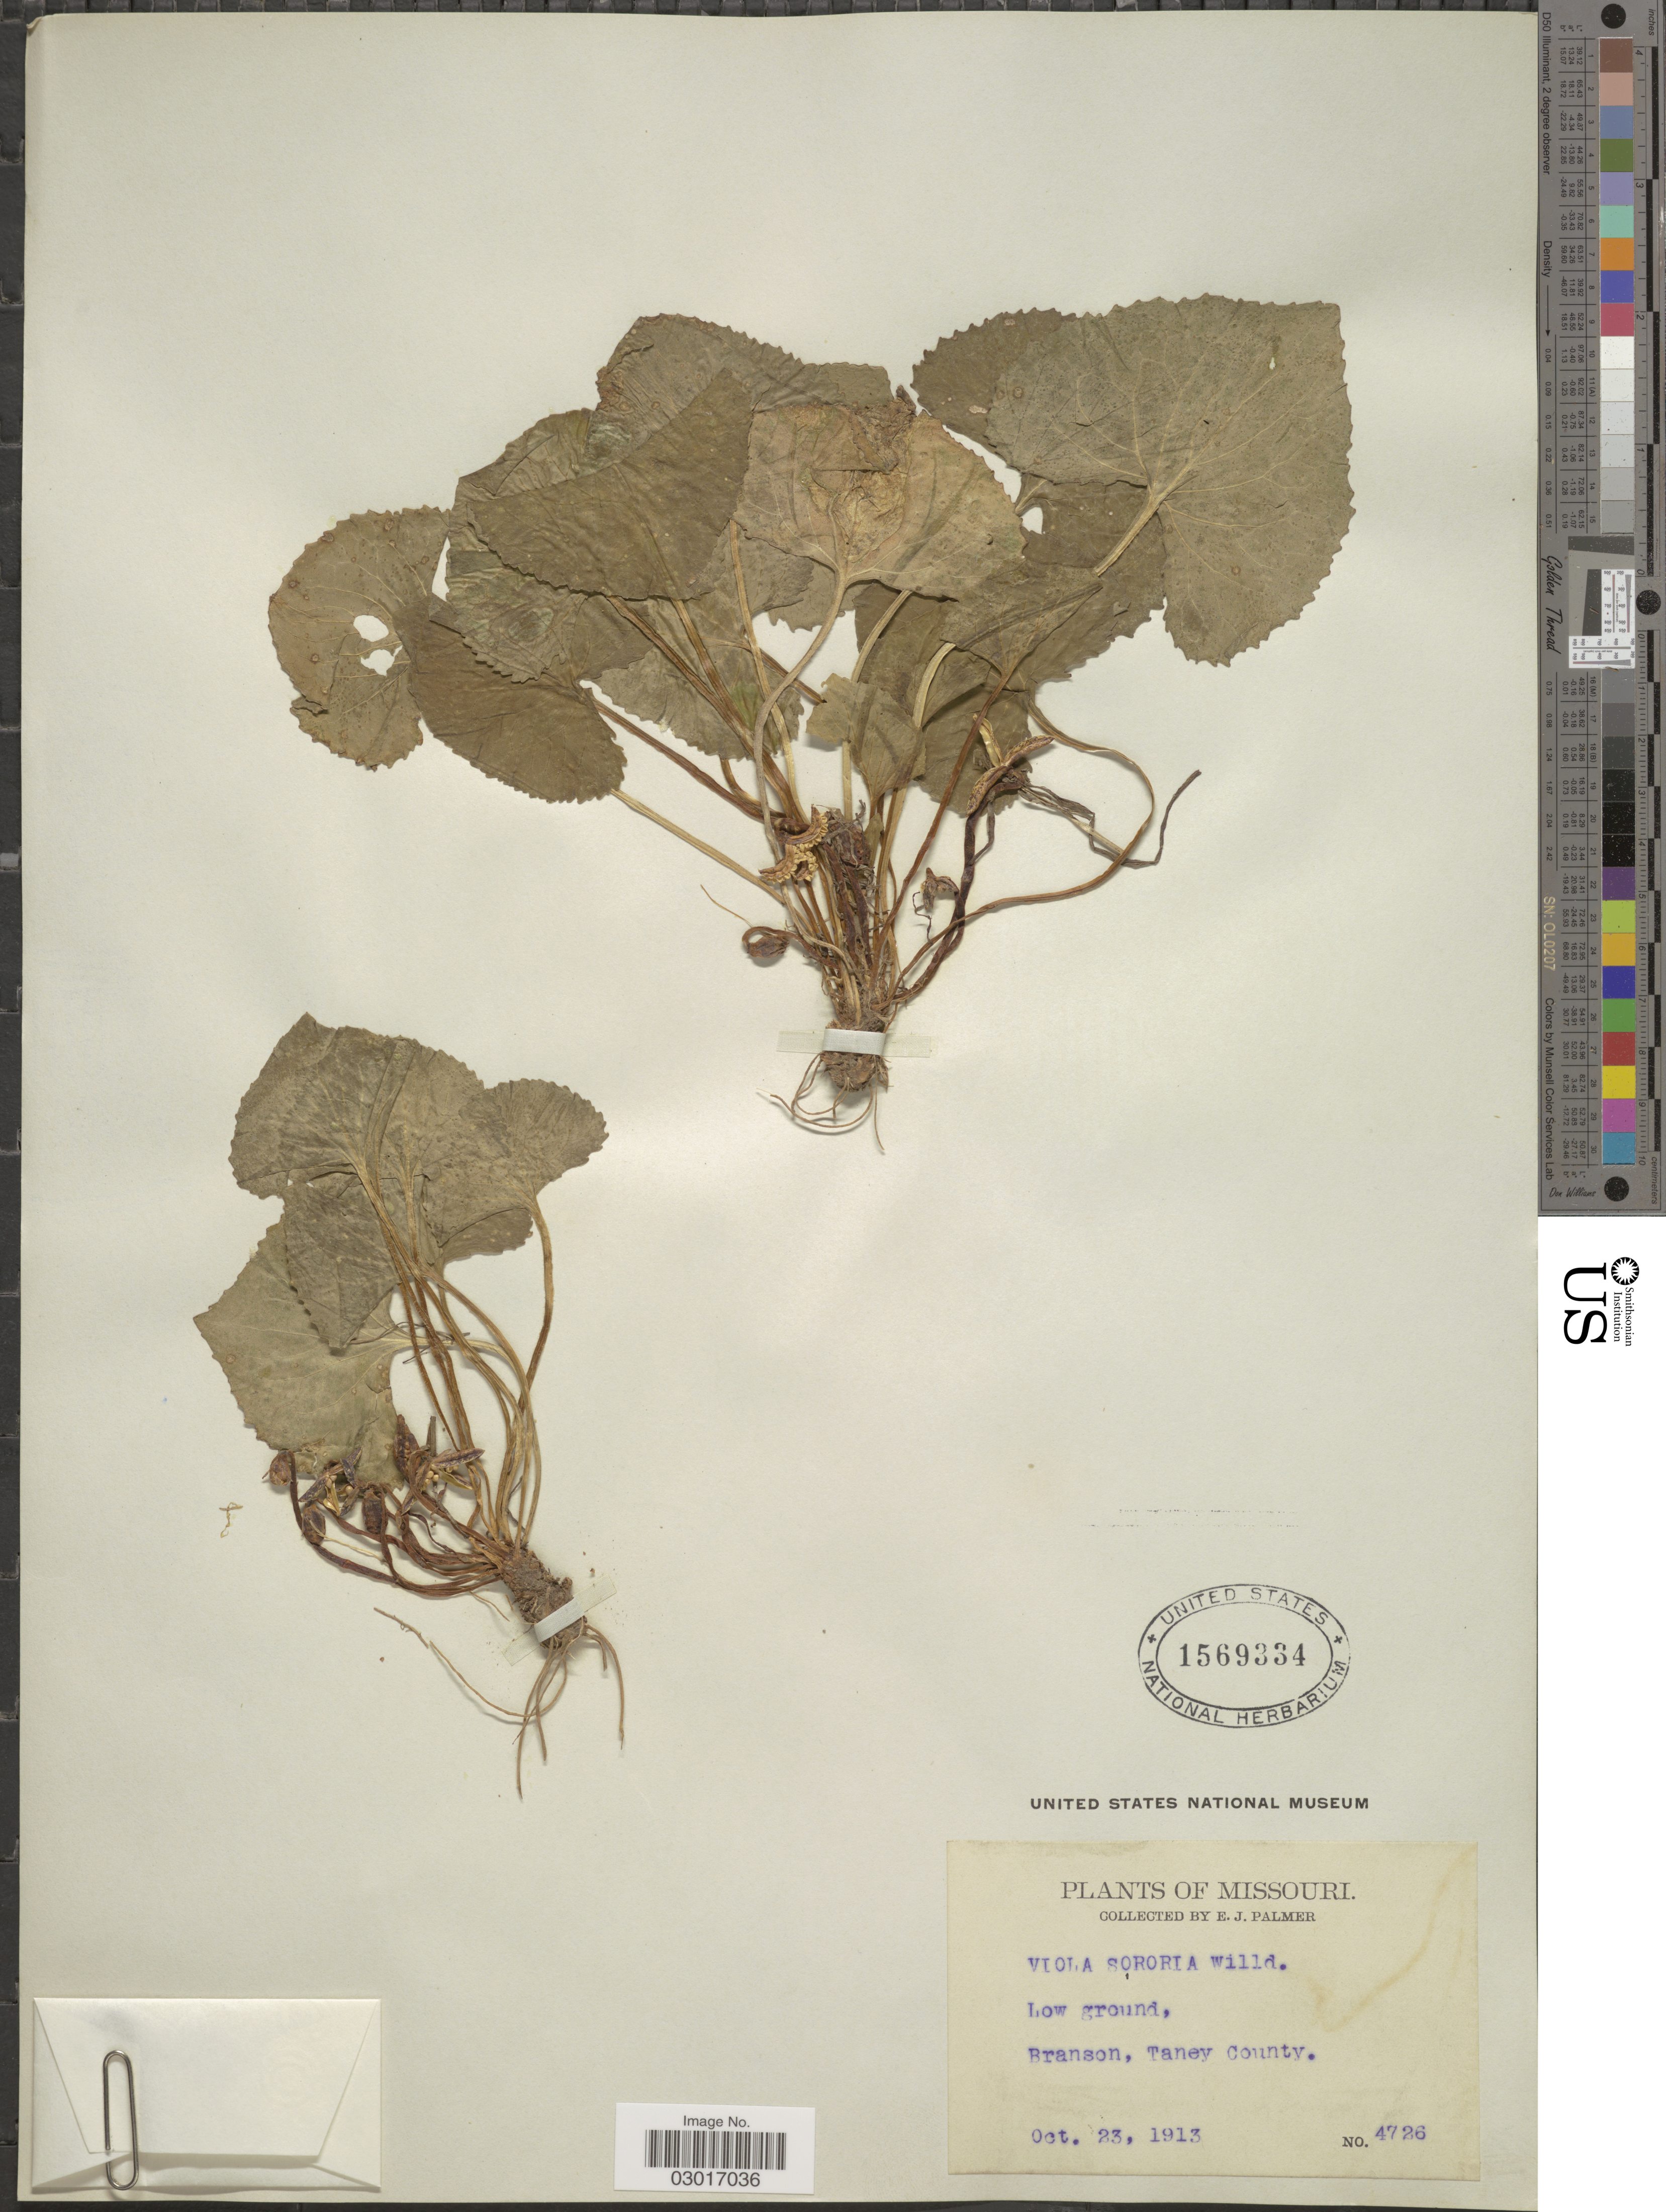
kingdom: Plantae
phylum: Tracheophyta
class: Magnoliopsida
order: Malpighiales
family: Violaceae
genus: Viola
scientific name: Viola sororia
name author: Willd.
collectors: E. J. Palmer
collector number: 4726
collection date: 1913-10-23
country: United States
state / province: Missouri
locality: Branson, Taney County.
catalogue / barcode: US 1569334